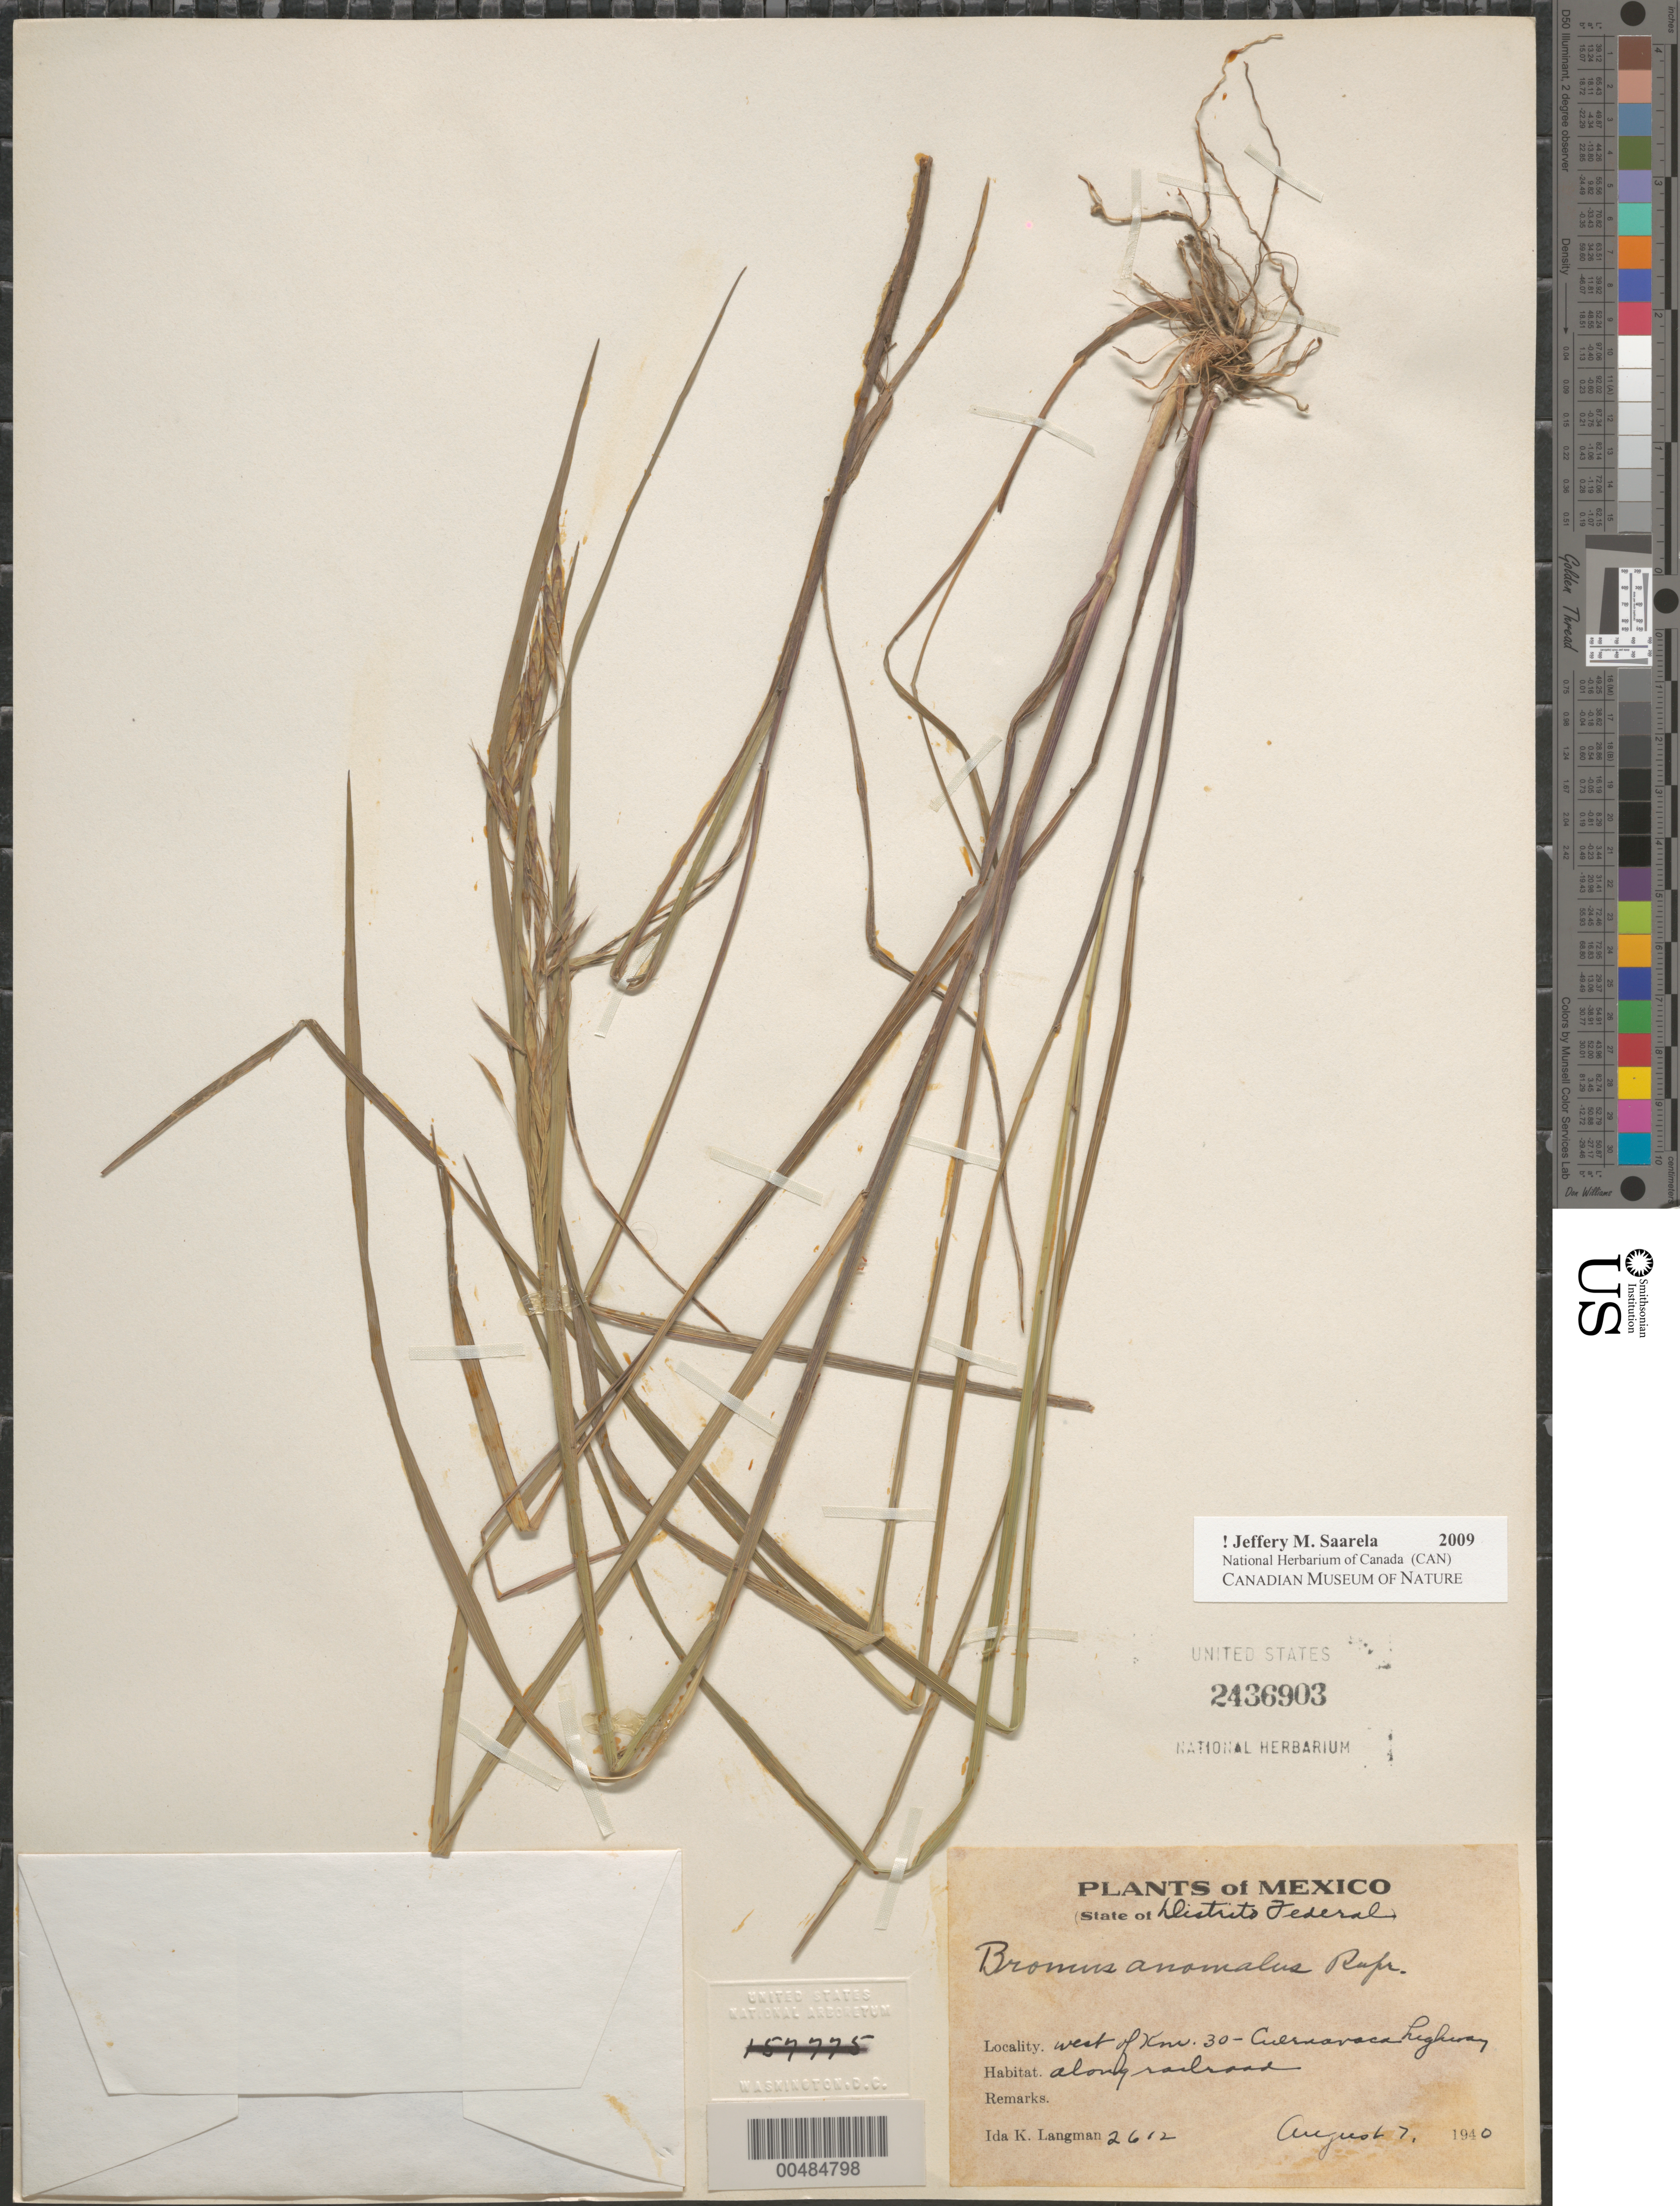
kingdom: Plantae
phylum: Tracheophyta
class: Liliopsida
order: Poales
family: Poaceae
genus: Bromus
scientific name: Bromus anomalus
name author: Rupr. ex E. Fourn.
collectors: I. Langman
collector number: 2612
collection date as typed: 7 Aug 1940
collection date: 1940-08-07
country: Mexico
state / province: Distrito Federal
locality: W of Km 30 - Cuernavaca highway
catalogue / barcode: US 2436903